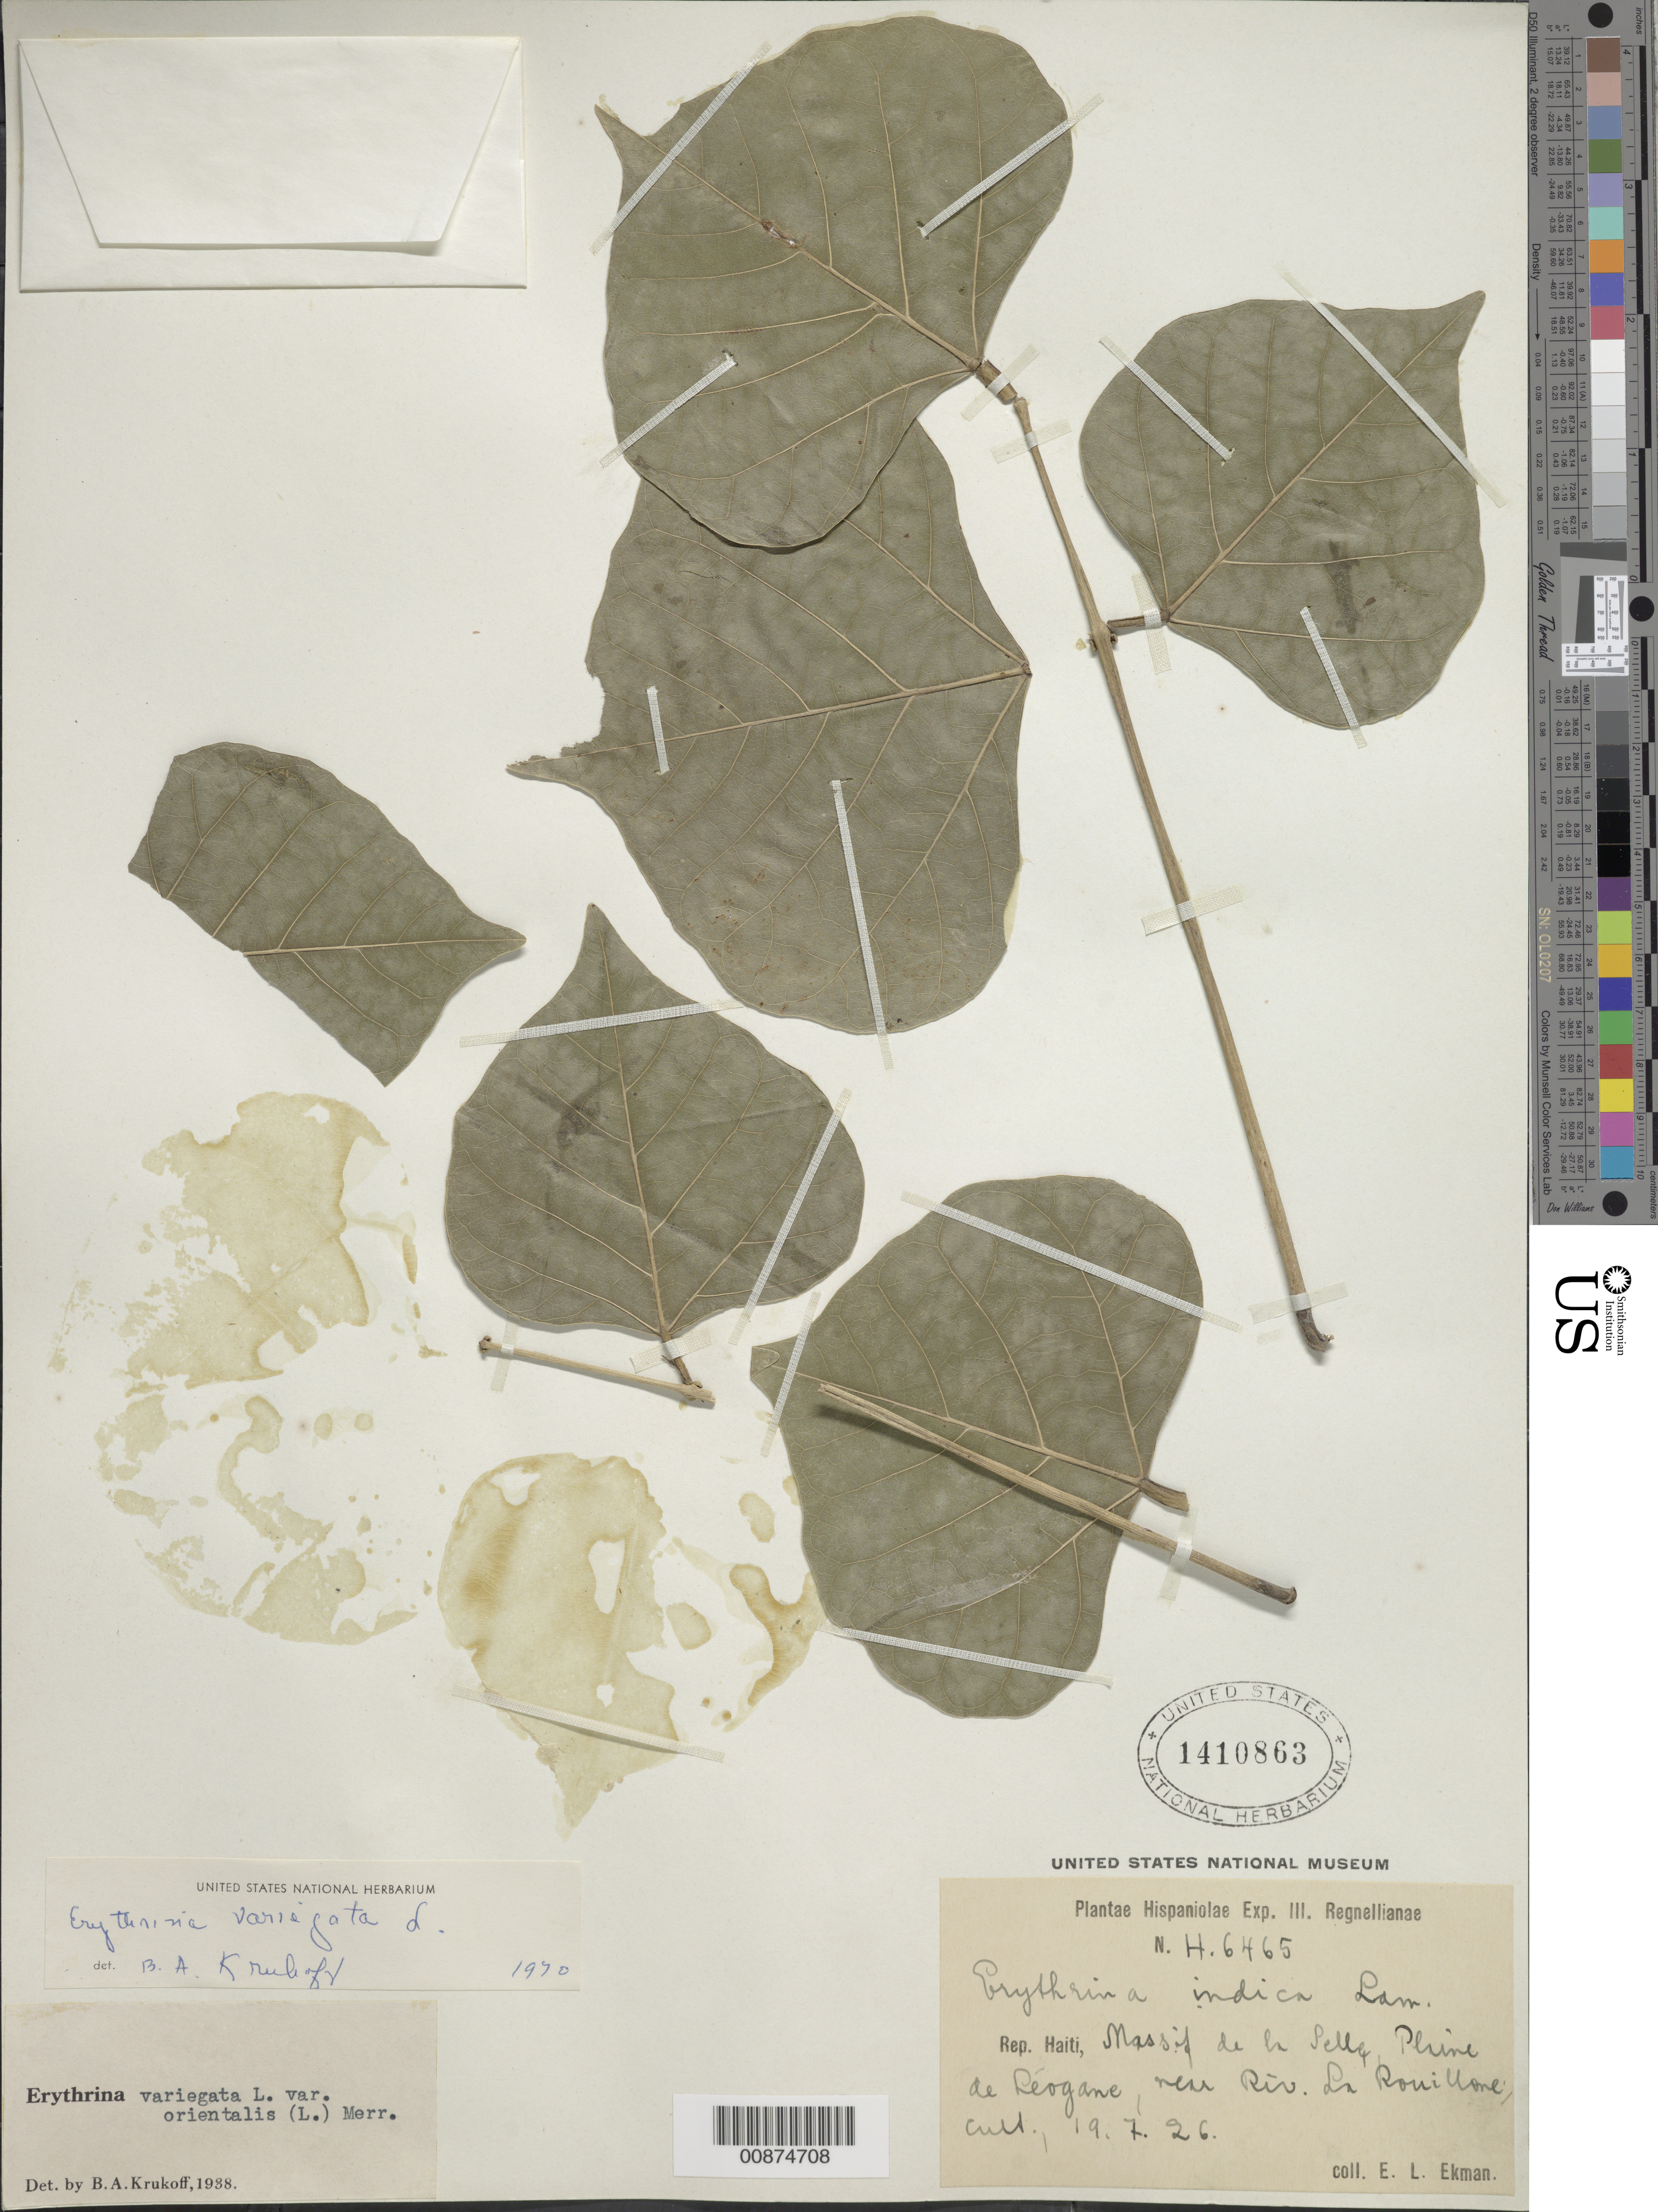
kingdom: Plantae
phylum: Tracheophyta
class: Magnoliopsida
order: Fabales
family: Fabaceae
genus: Erythrina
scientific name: Erythrina variegata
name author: L.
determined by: Krukoff, B. A.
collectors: E. L. Ekman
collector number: H 6465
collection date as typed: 19 Jul 1926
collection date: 1926-07-19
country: Haiti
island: Hispaniola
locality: Massif de la Selle, Plaine de Léogane, near Riv. La Rouillone.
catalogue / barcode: US 1410863